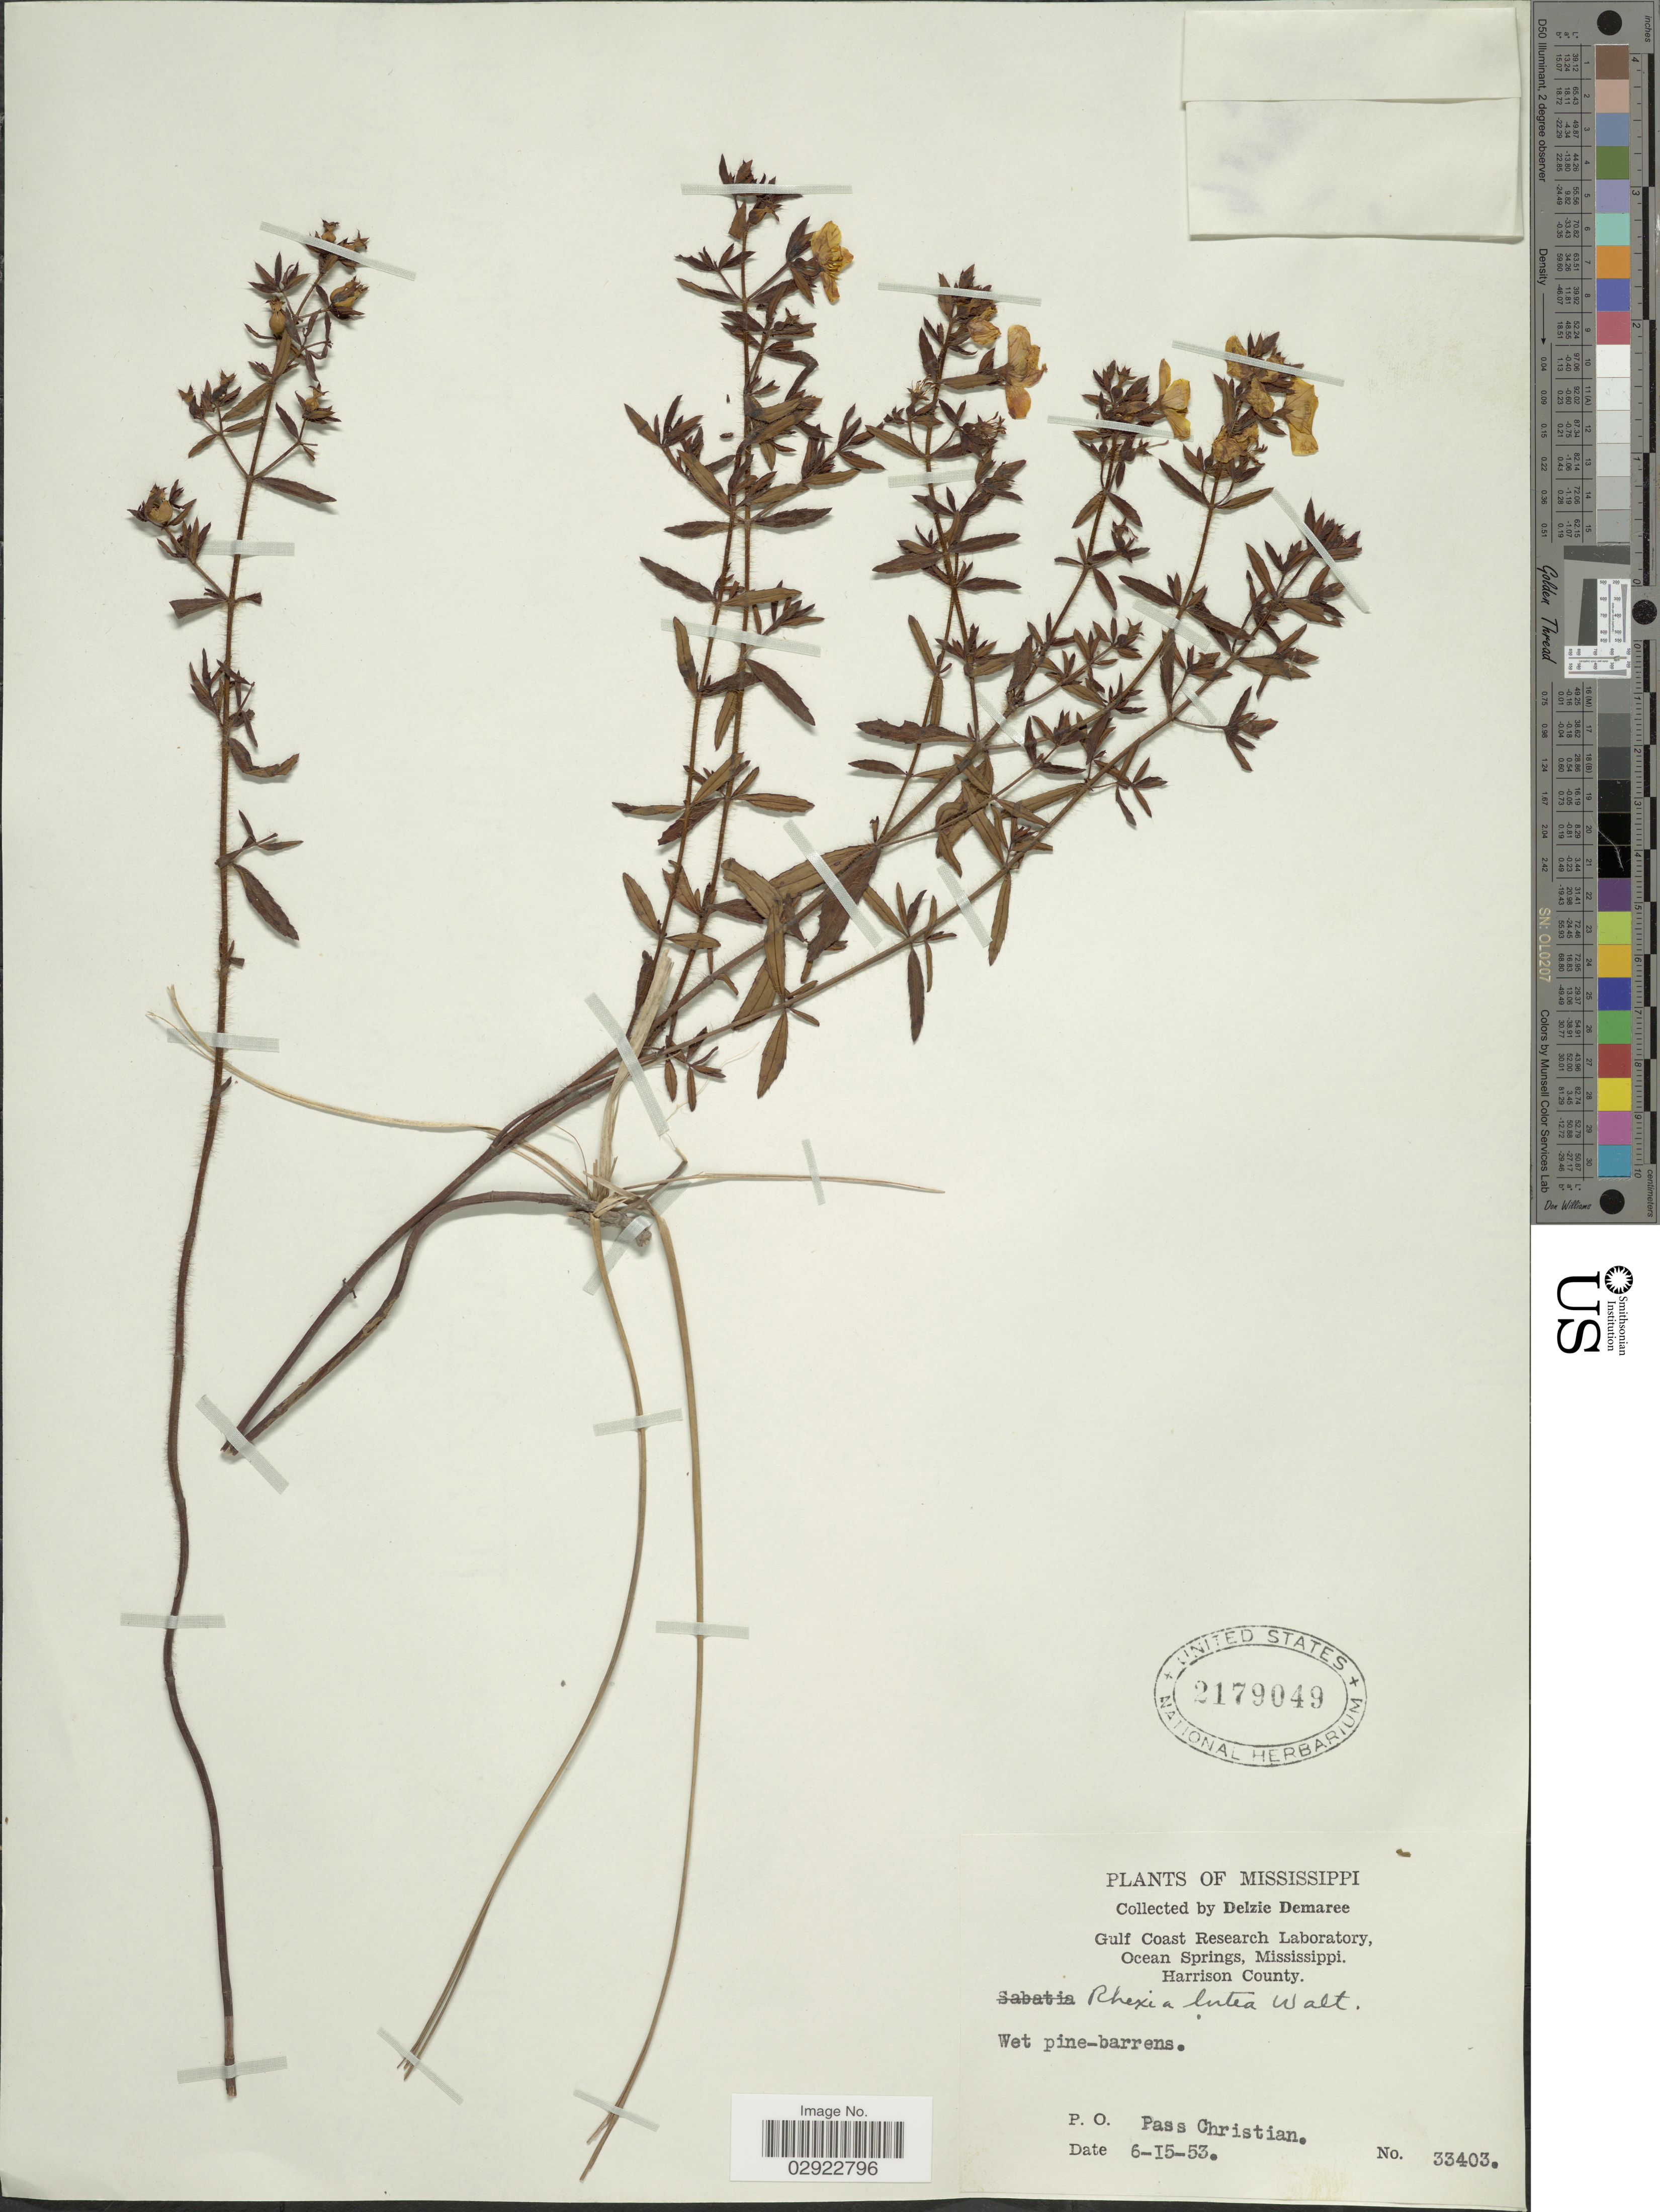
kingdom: Plantae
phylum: Tracheophyta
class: Magnoliopsida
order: Myrtales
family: Melastomataceae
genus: Rhexia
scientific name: Rhexia lutea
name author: Walter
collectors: D. Demaree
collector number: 33403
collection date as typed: Transcribed d/m/y: 15/6/53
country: United States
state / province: Mississippi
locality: P.O. Pass Christian. Harrison County.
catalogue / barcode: US 2179049